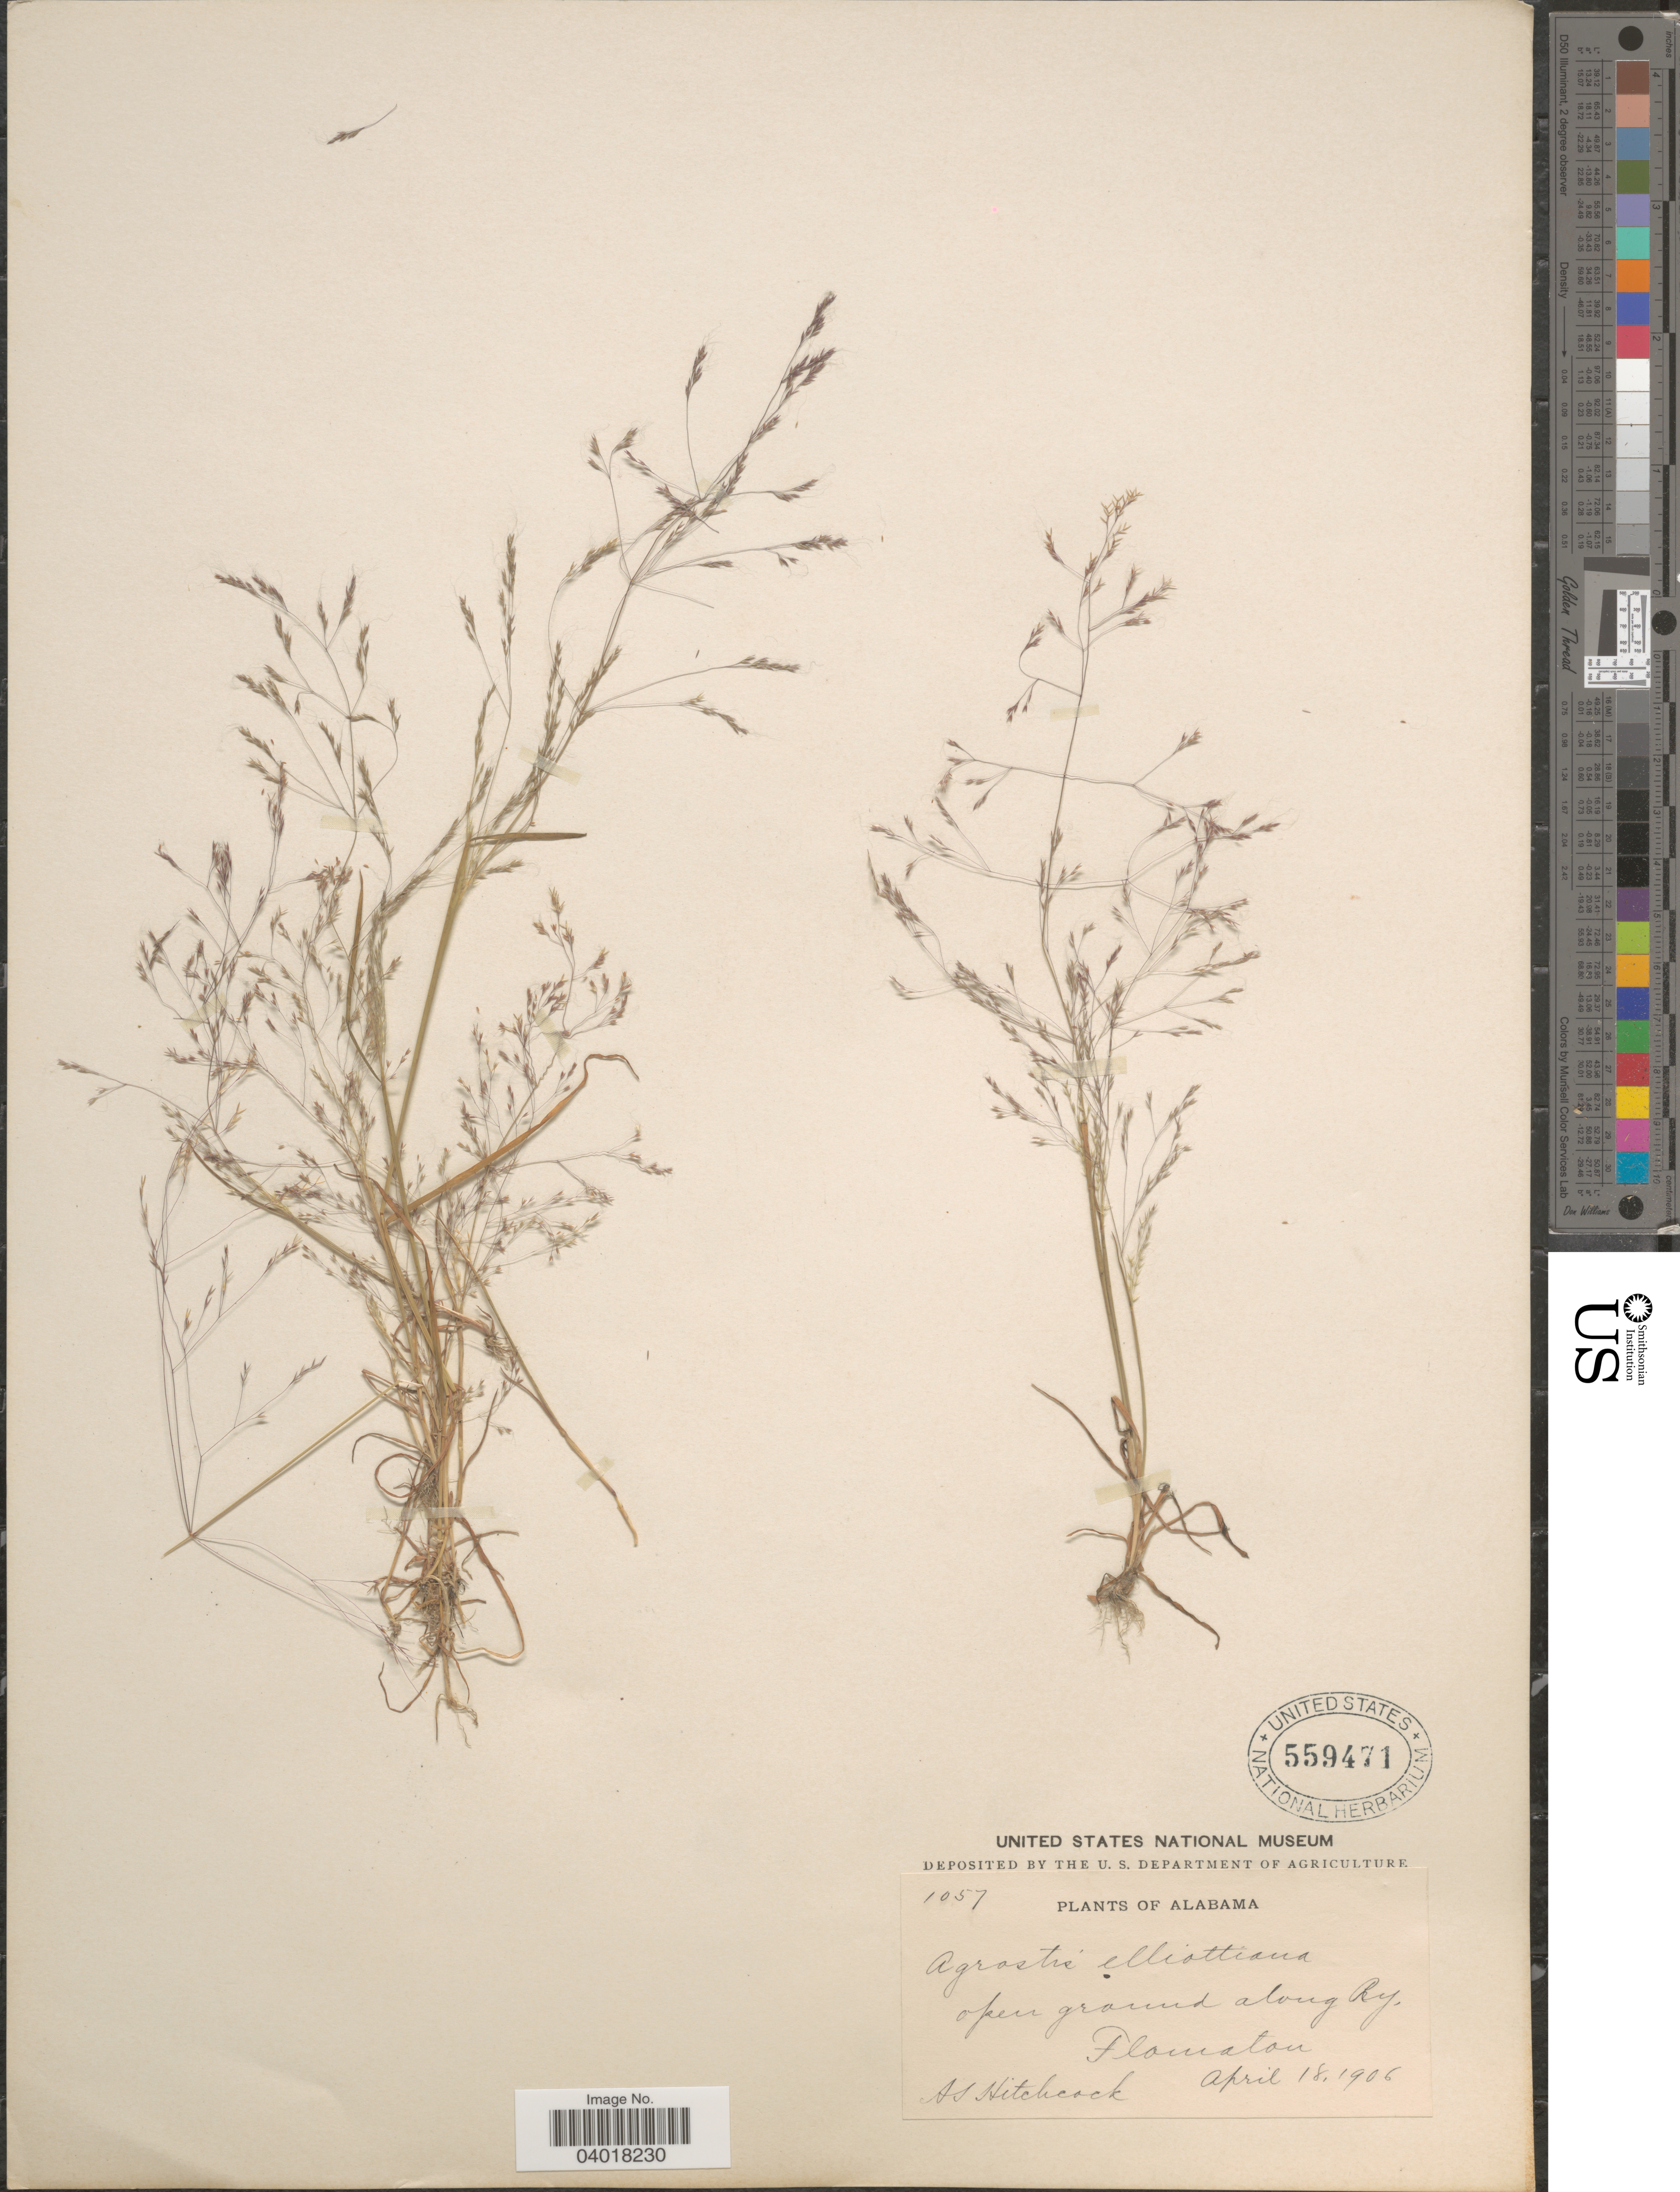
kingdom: Plantae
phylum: Tracheophyta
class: Liliopsida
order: Poales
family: Poaceae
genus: Agrostis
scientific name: Agrostis elliottiana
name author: Schult.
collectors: A. S. Hitchcock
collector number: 1057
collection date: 1906-04-18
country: United States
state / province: Alabama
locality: Open ground along Ry. Flomaton.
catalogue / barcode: US 559471